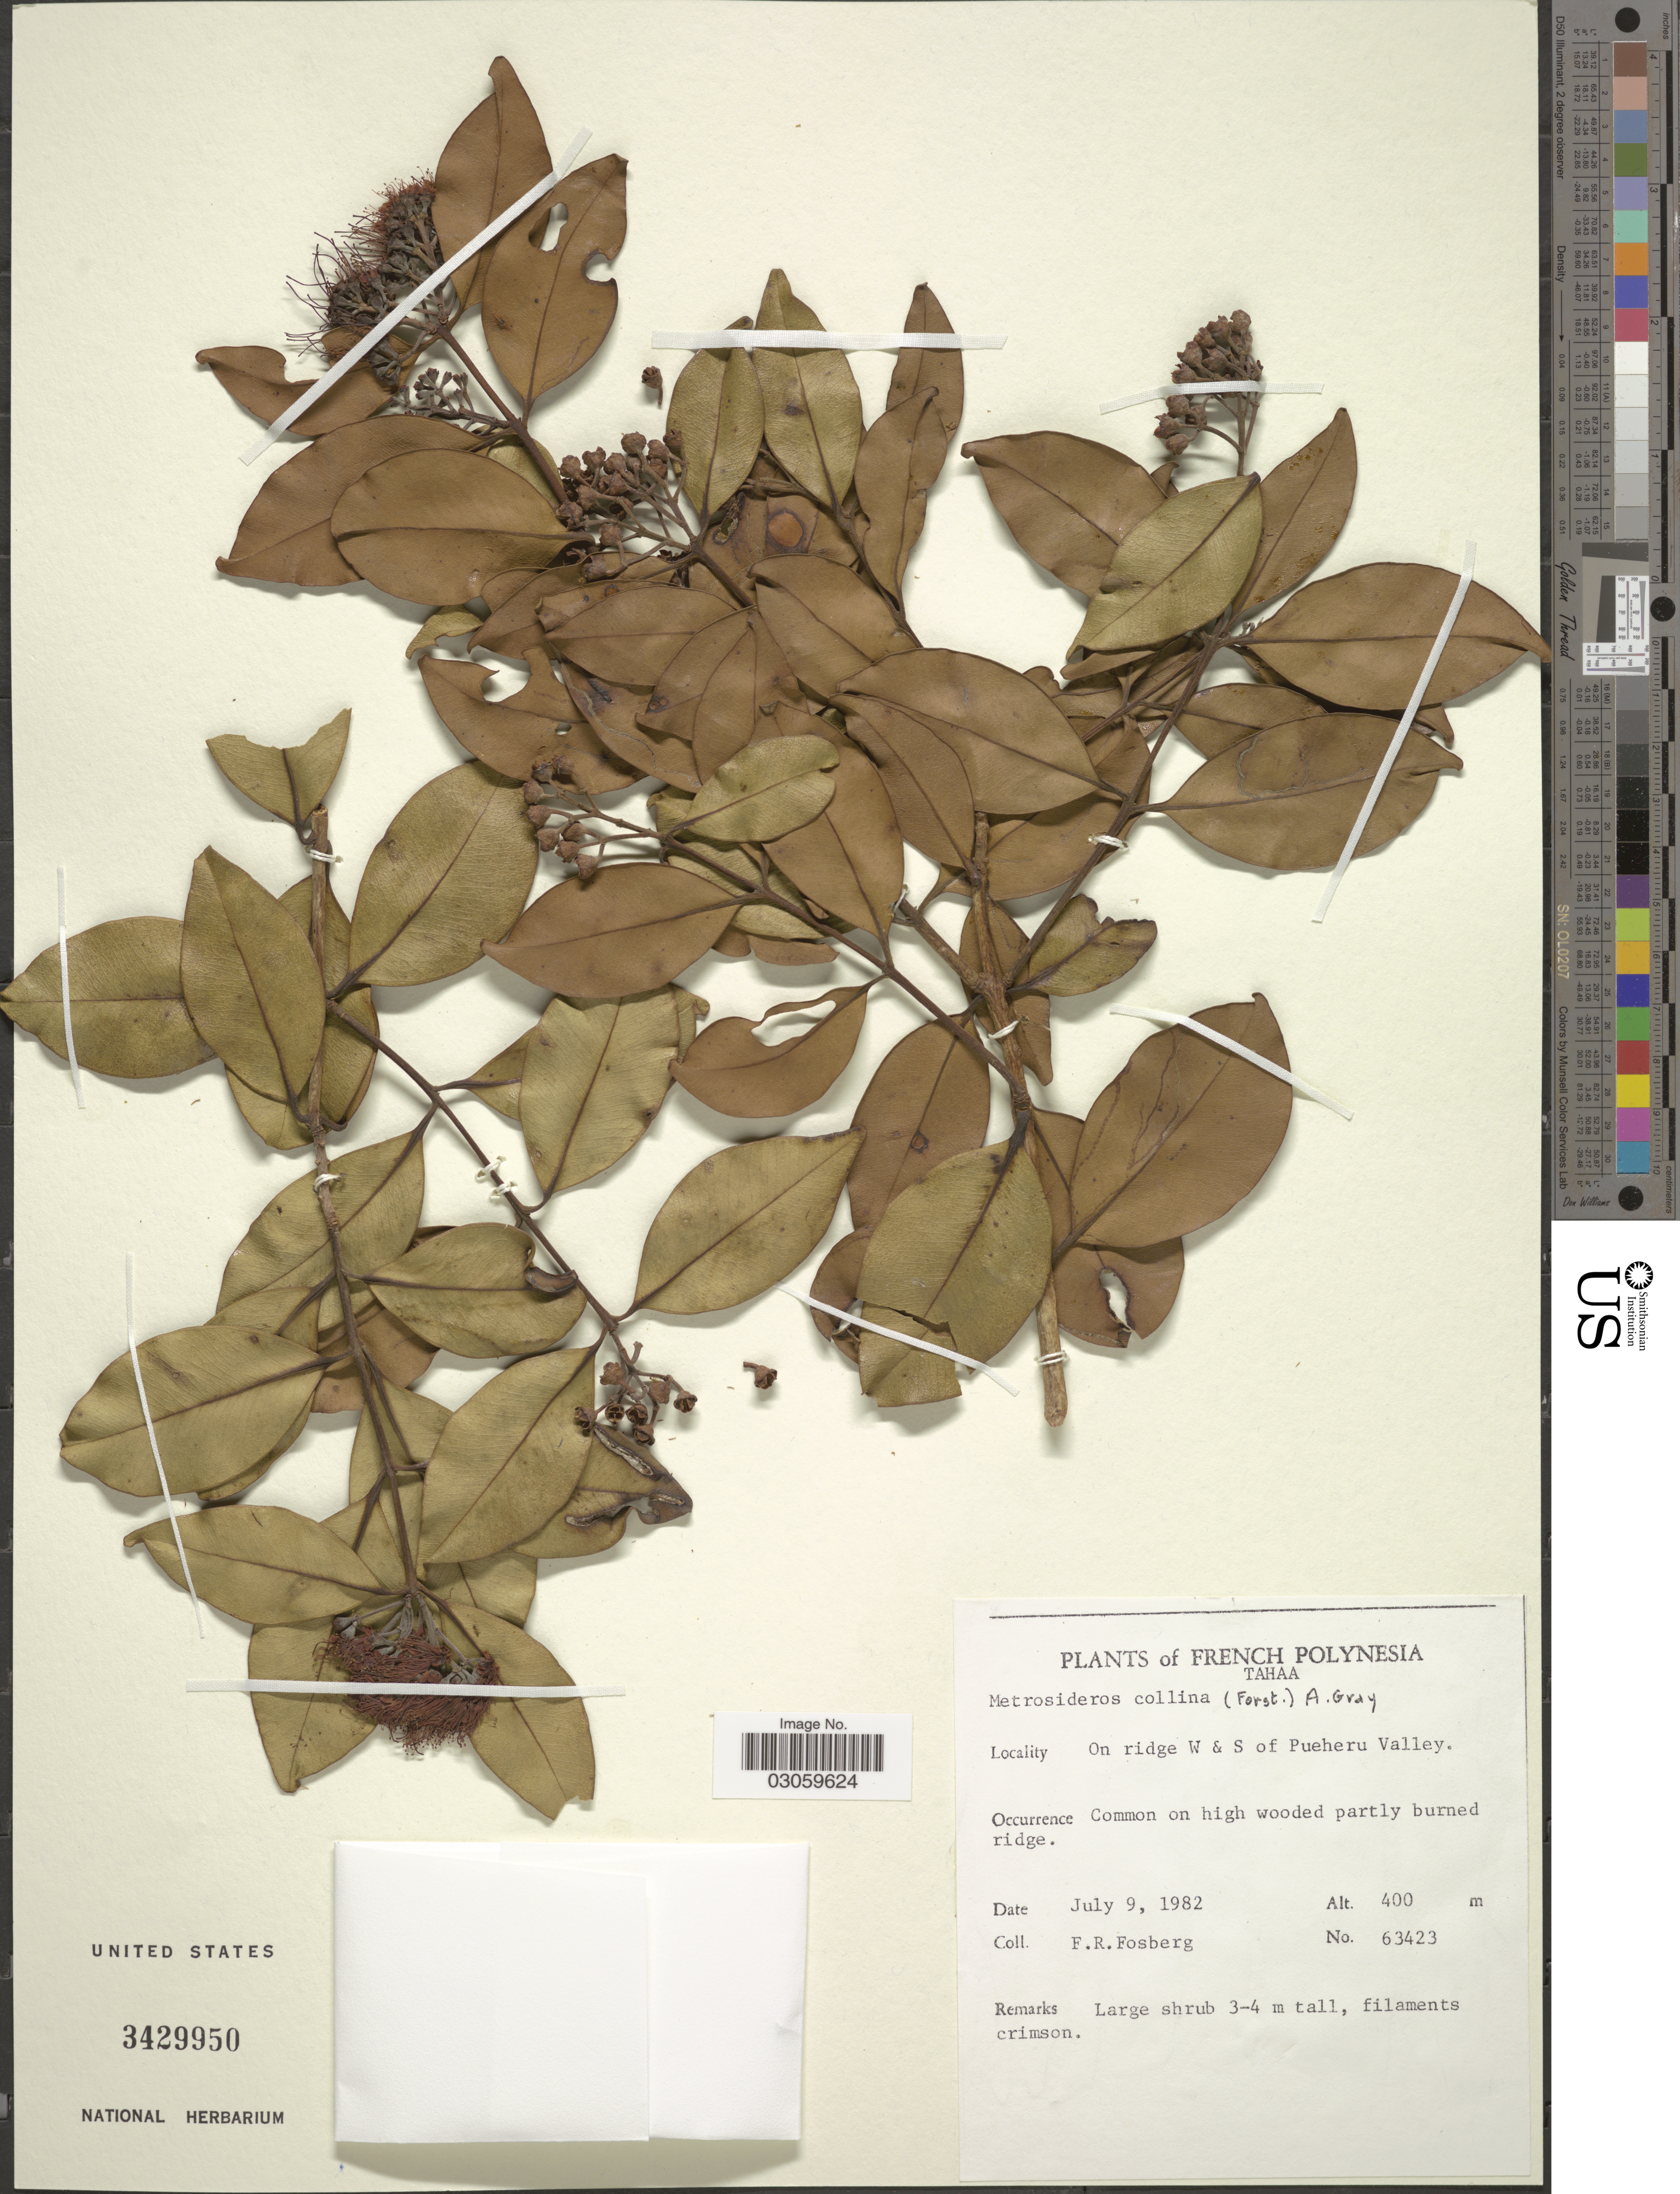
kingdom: Plantae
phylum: Tracheophyta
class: Magnoliopsida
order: Myrtales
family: Myrtaceae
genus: Metrosideros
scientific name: Metrosideros collina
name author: (J.R. Forst. & G. Forst.) A. Gray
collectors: F. R. Fosberg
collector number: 63423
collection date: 1982-07-09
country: French Polynesia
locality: Tahaa. On ridge W & S of Pueheru Valley.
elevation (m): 400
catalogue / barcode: US 3429950